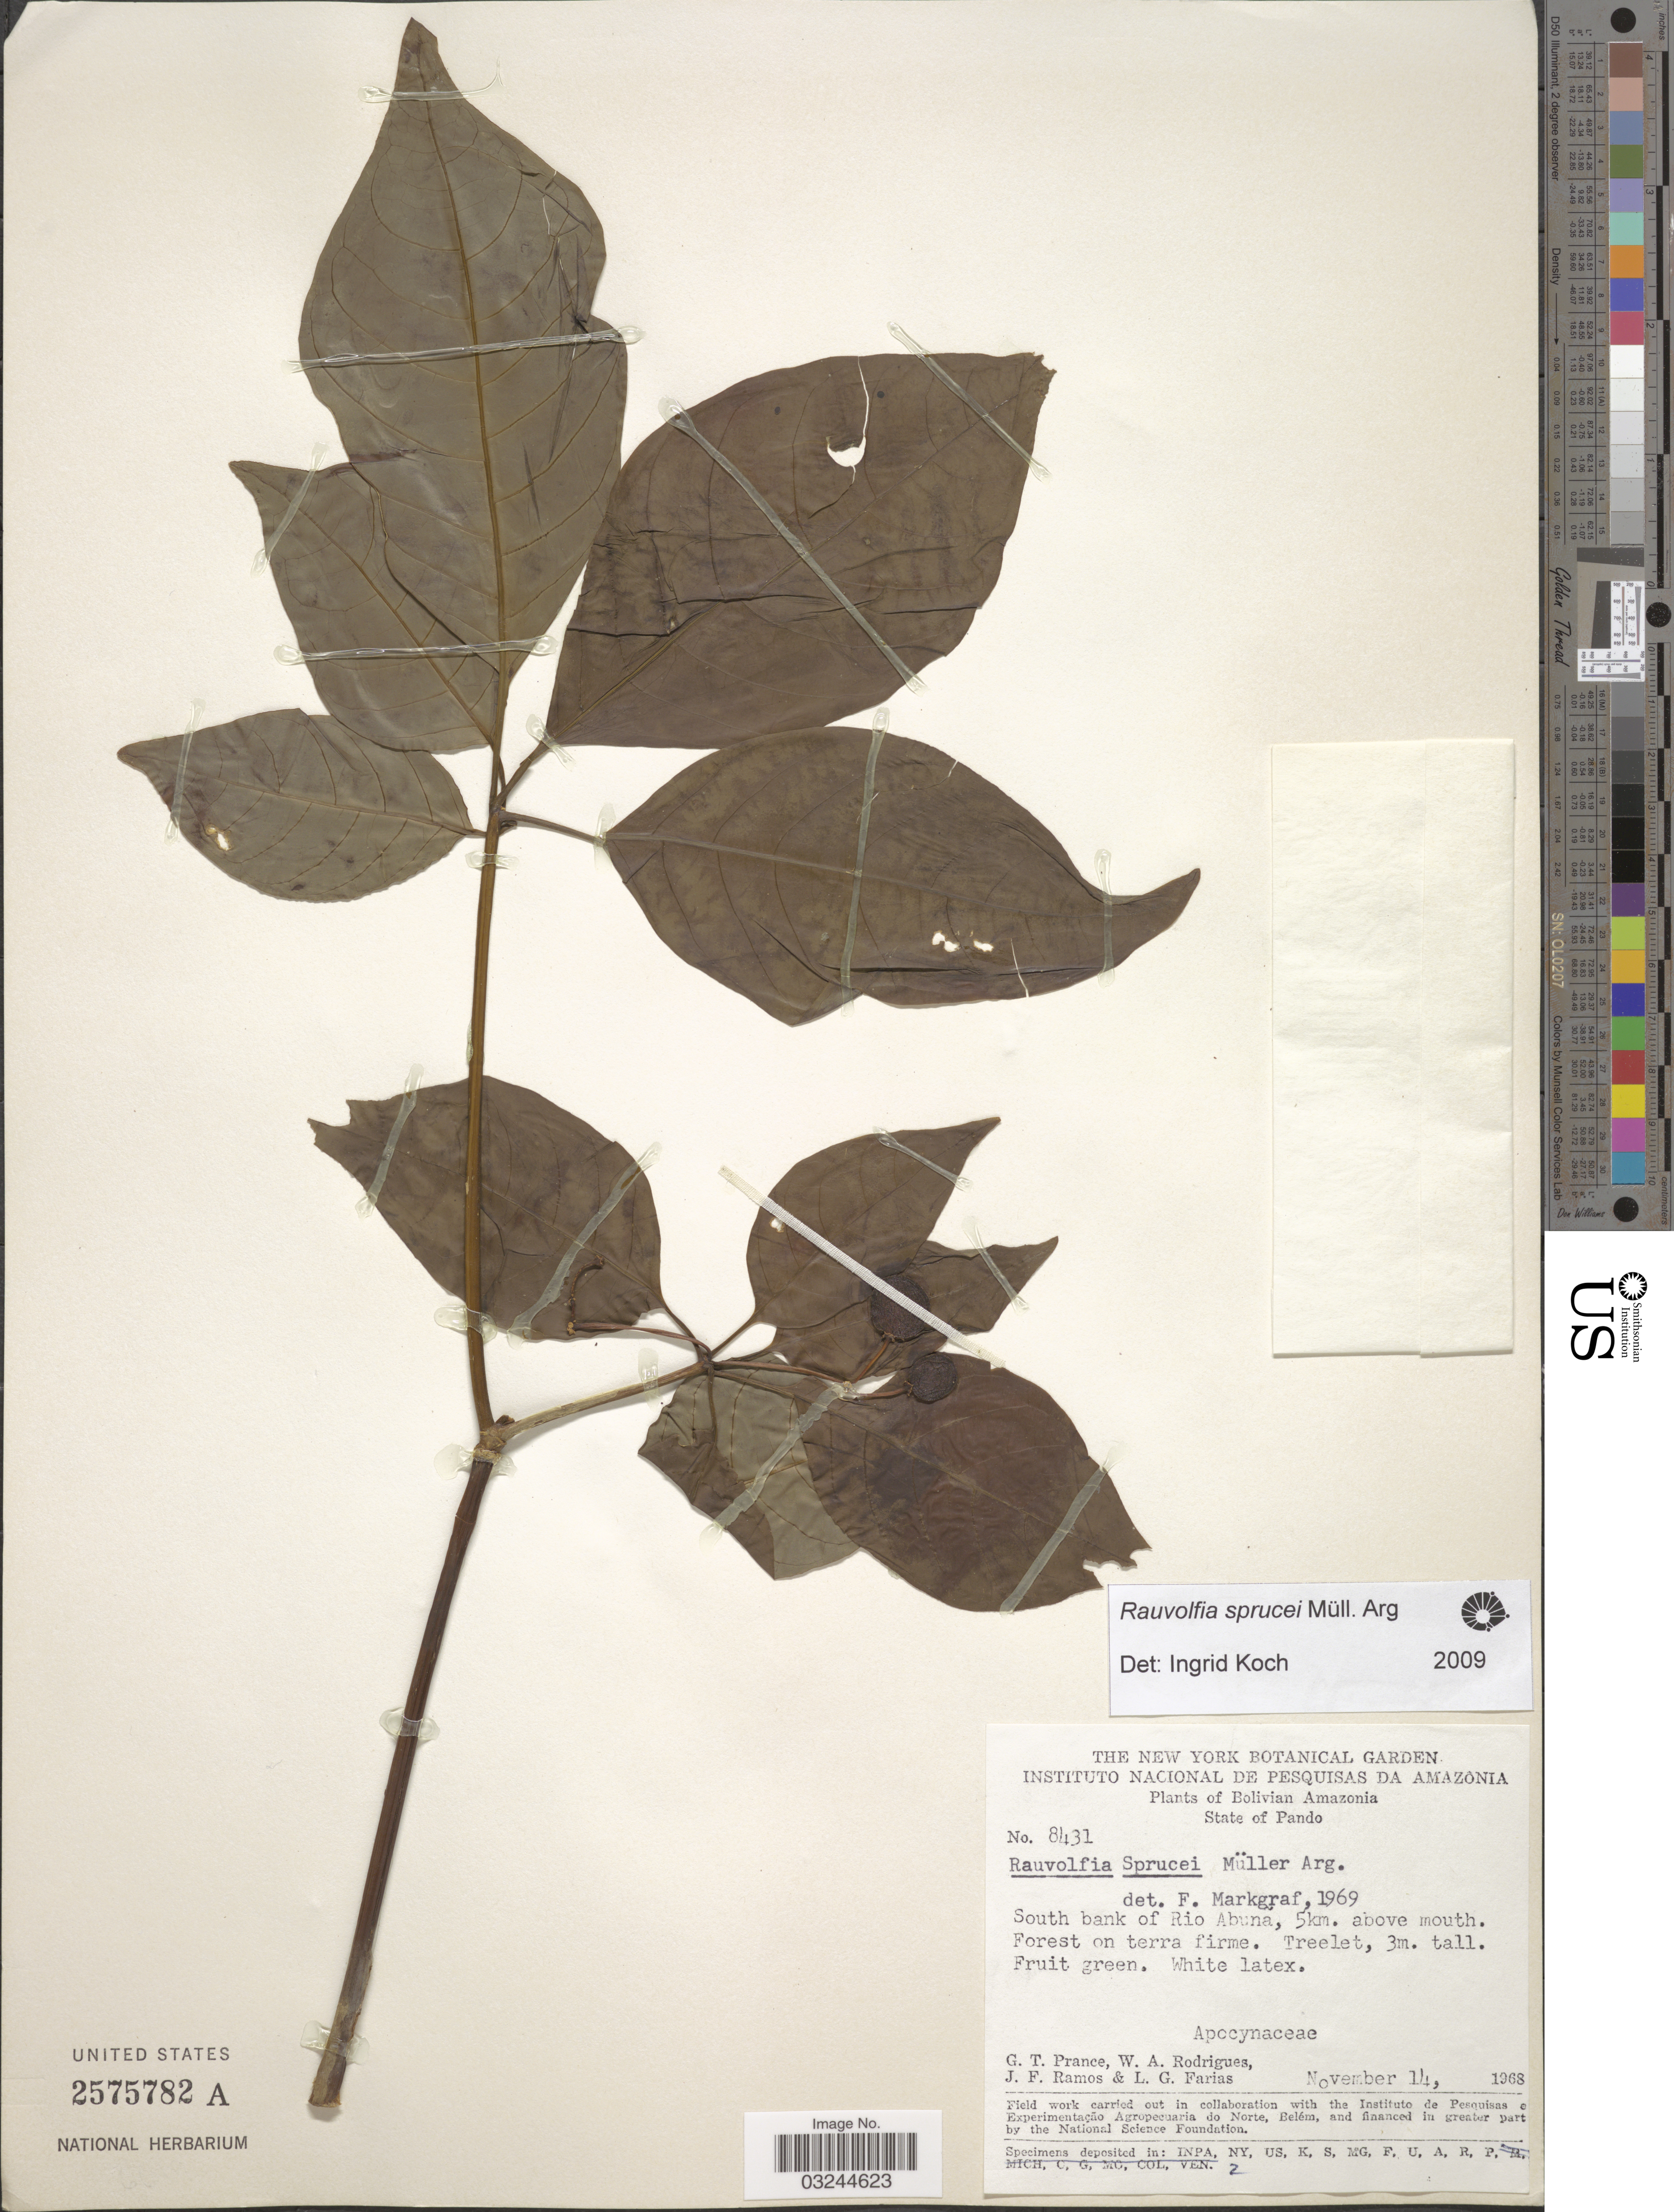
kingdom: Plantae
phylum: Tracheophyta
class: Magnoliopsida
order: Gentianales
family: Apocynaceae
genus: Rauvolfia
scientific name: Rauvolfia sprucei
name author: Müll. Arg.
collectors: G. T. Prance, W. A. Rodrigues, J. F. Ramos & L. G. Farias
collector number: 8431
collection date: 1968-11-14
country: Bolivia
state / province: Pando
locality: Bolivian Amazonia. South bank of Rio Abuna, 5km. above mouth.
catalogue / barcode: US 2575782A